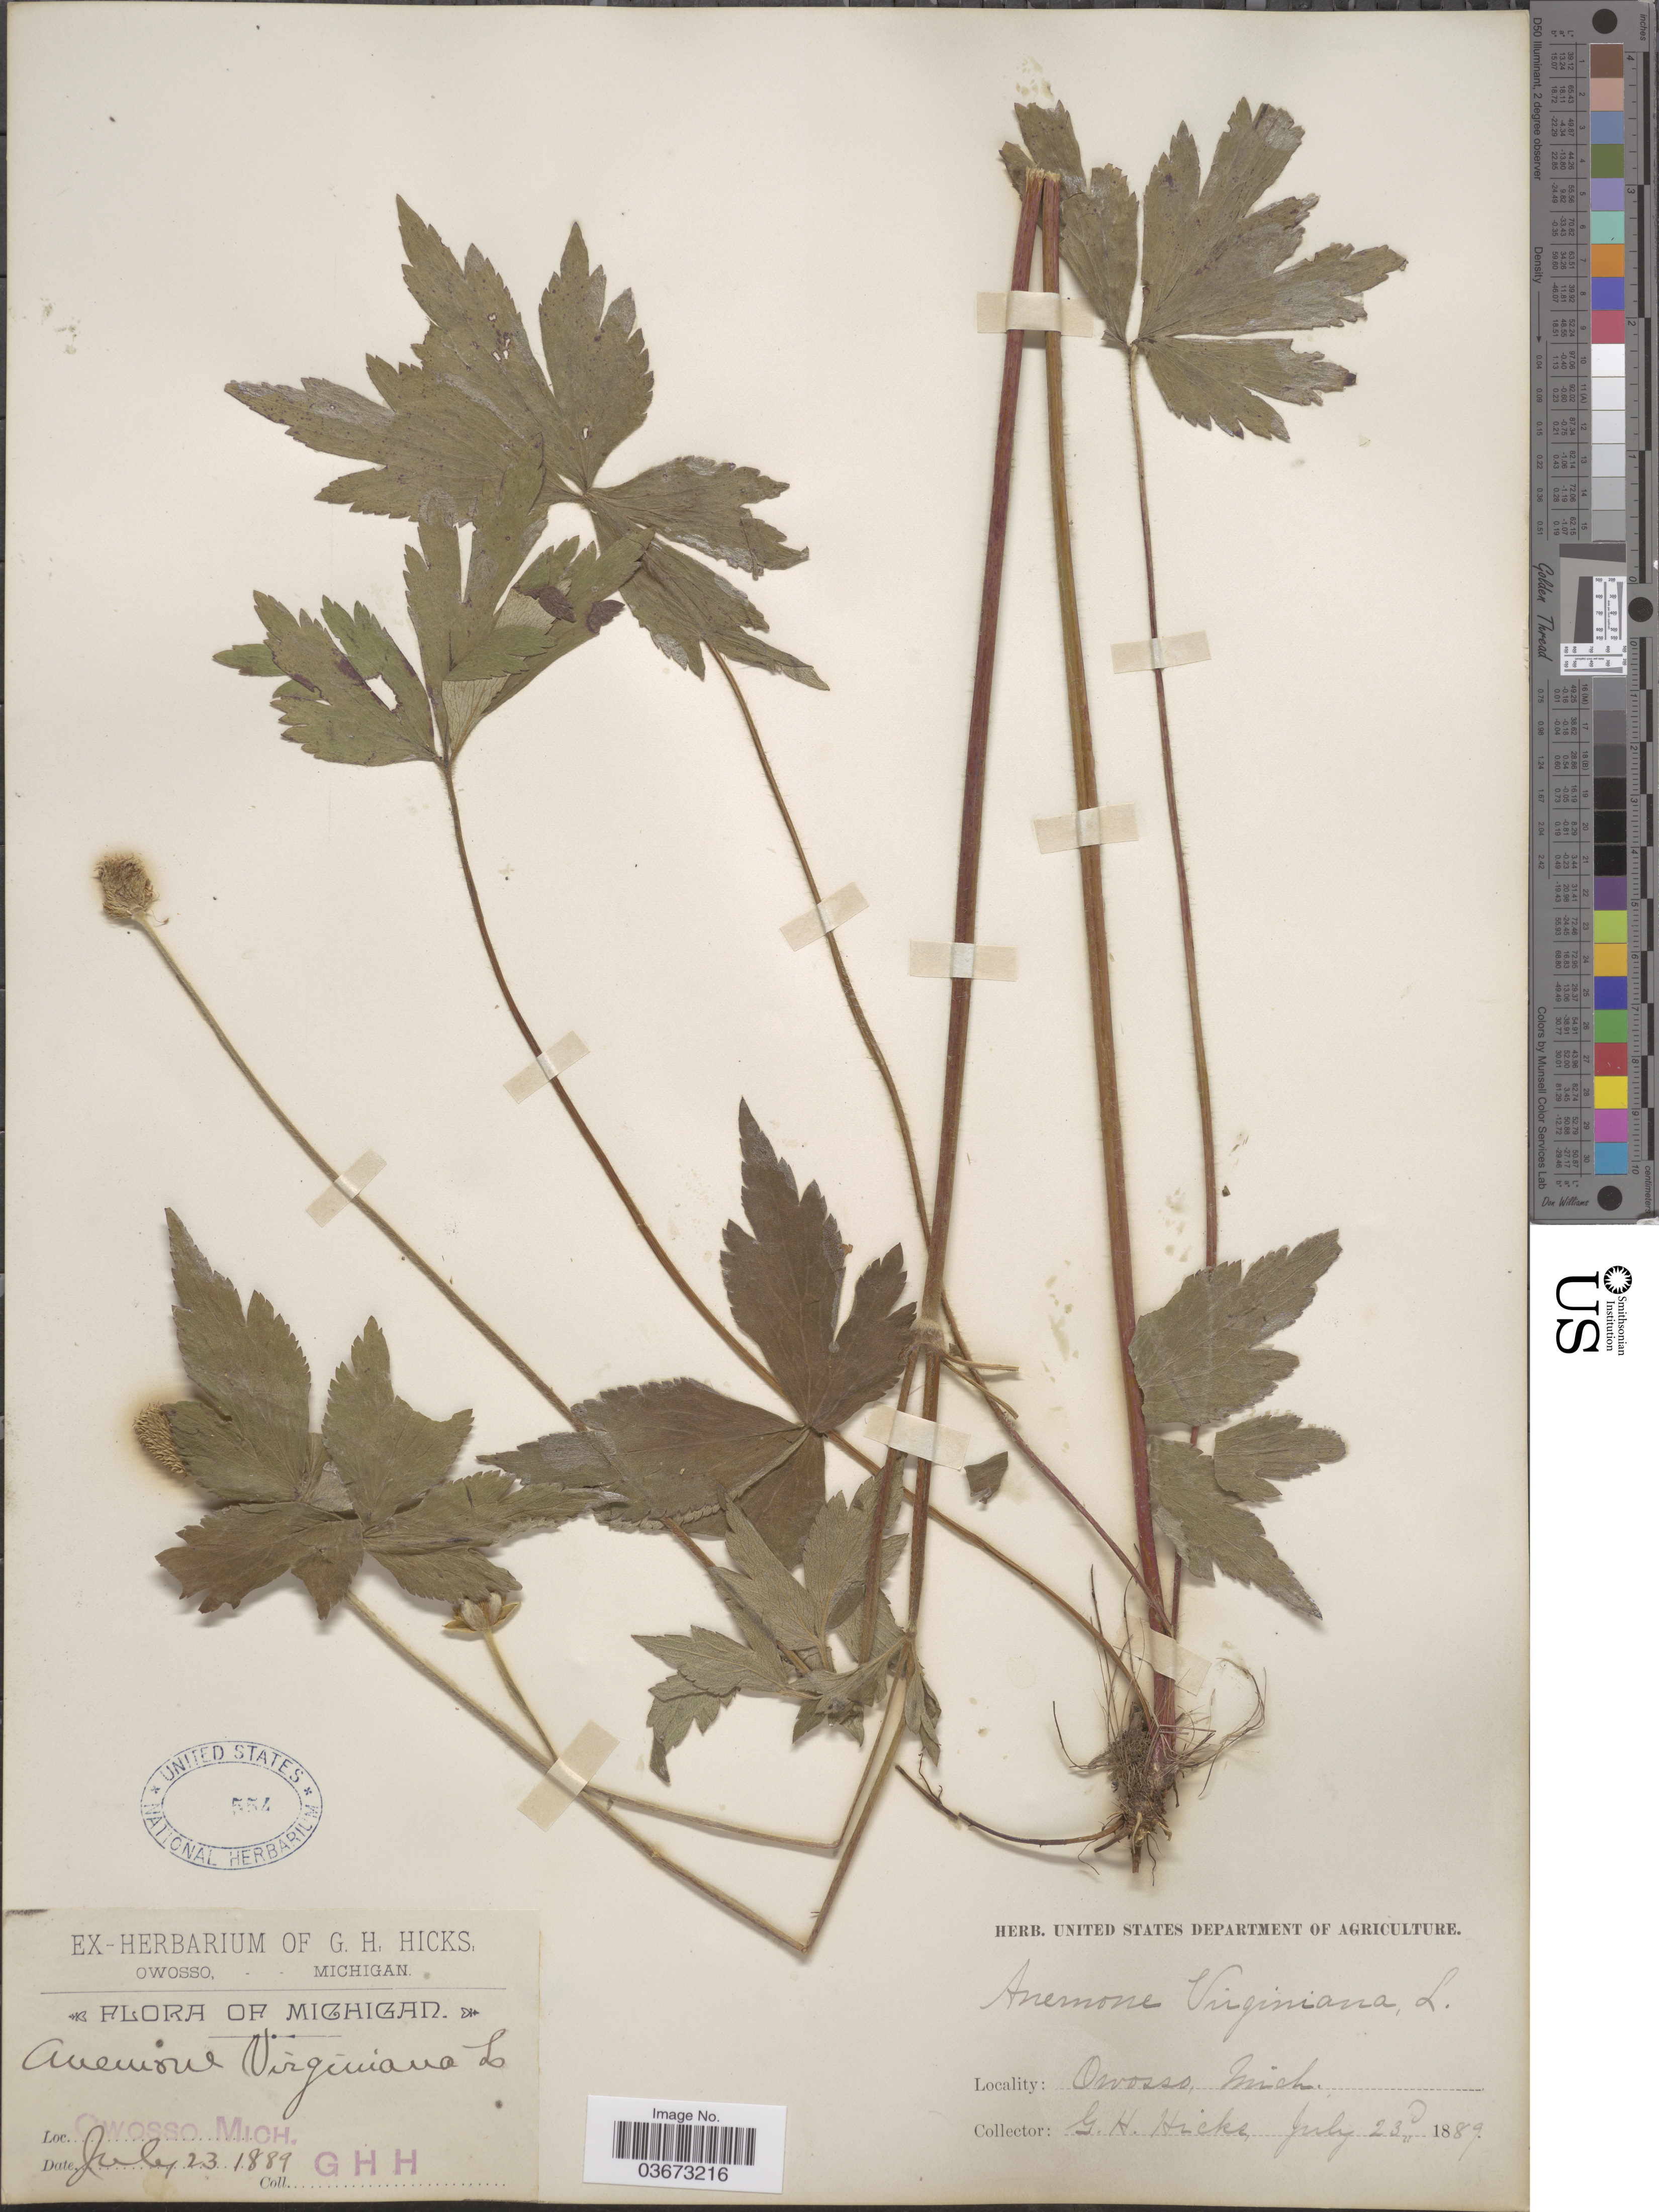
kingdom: Plantae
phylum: Tracheophyta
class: Magnoliopsida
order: Ranunculales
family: Ranunculaceae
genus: Anemone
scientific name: Anemone virginiana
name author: L.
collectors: G. Hicks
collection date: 1889-07-23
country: United States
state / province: Michigan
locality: Owosso.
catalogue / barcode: US 554